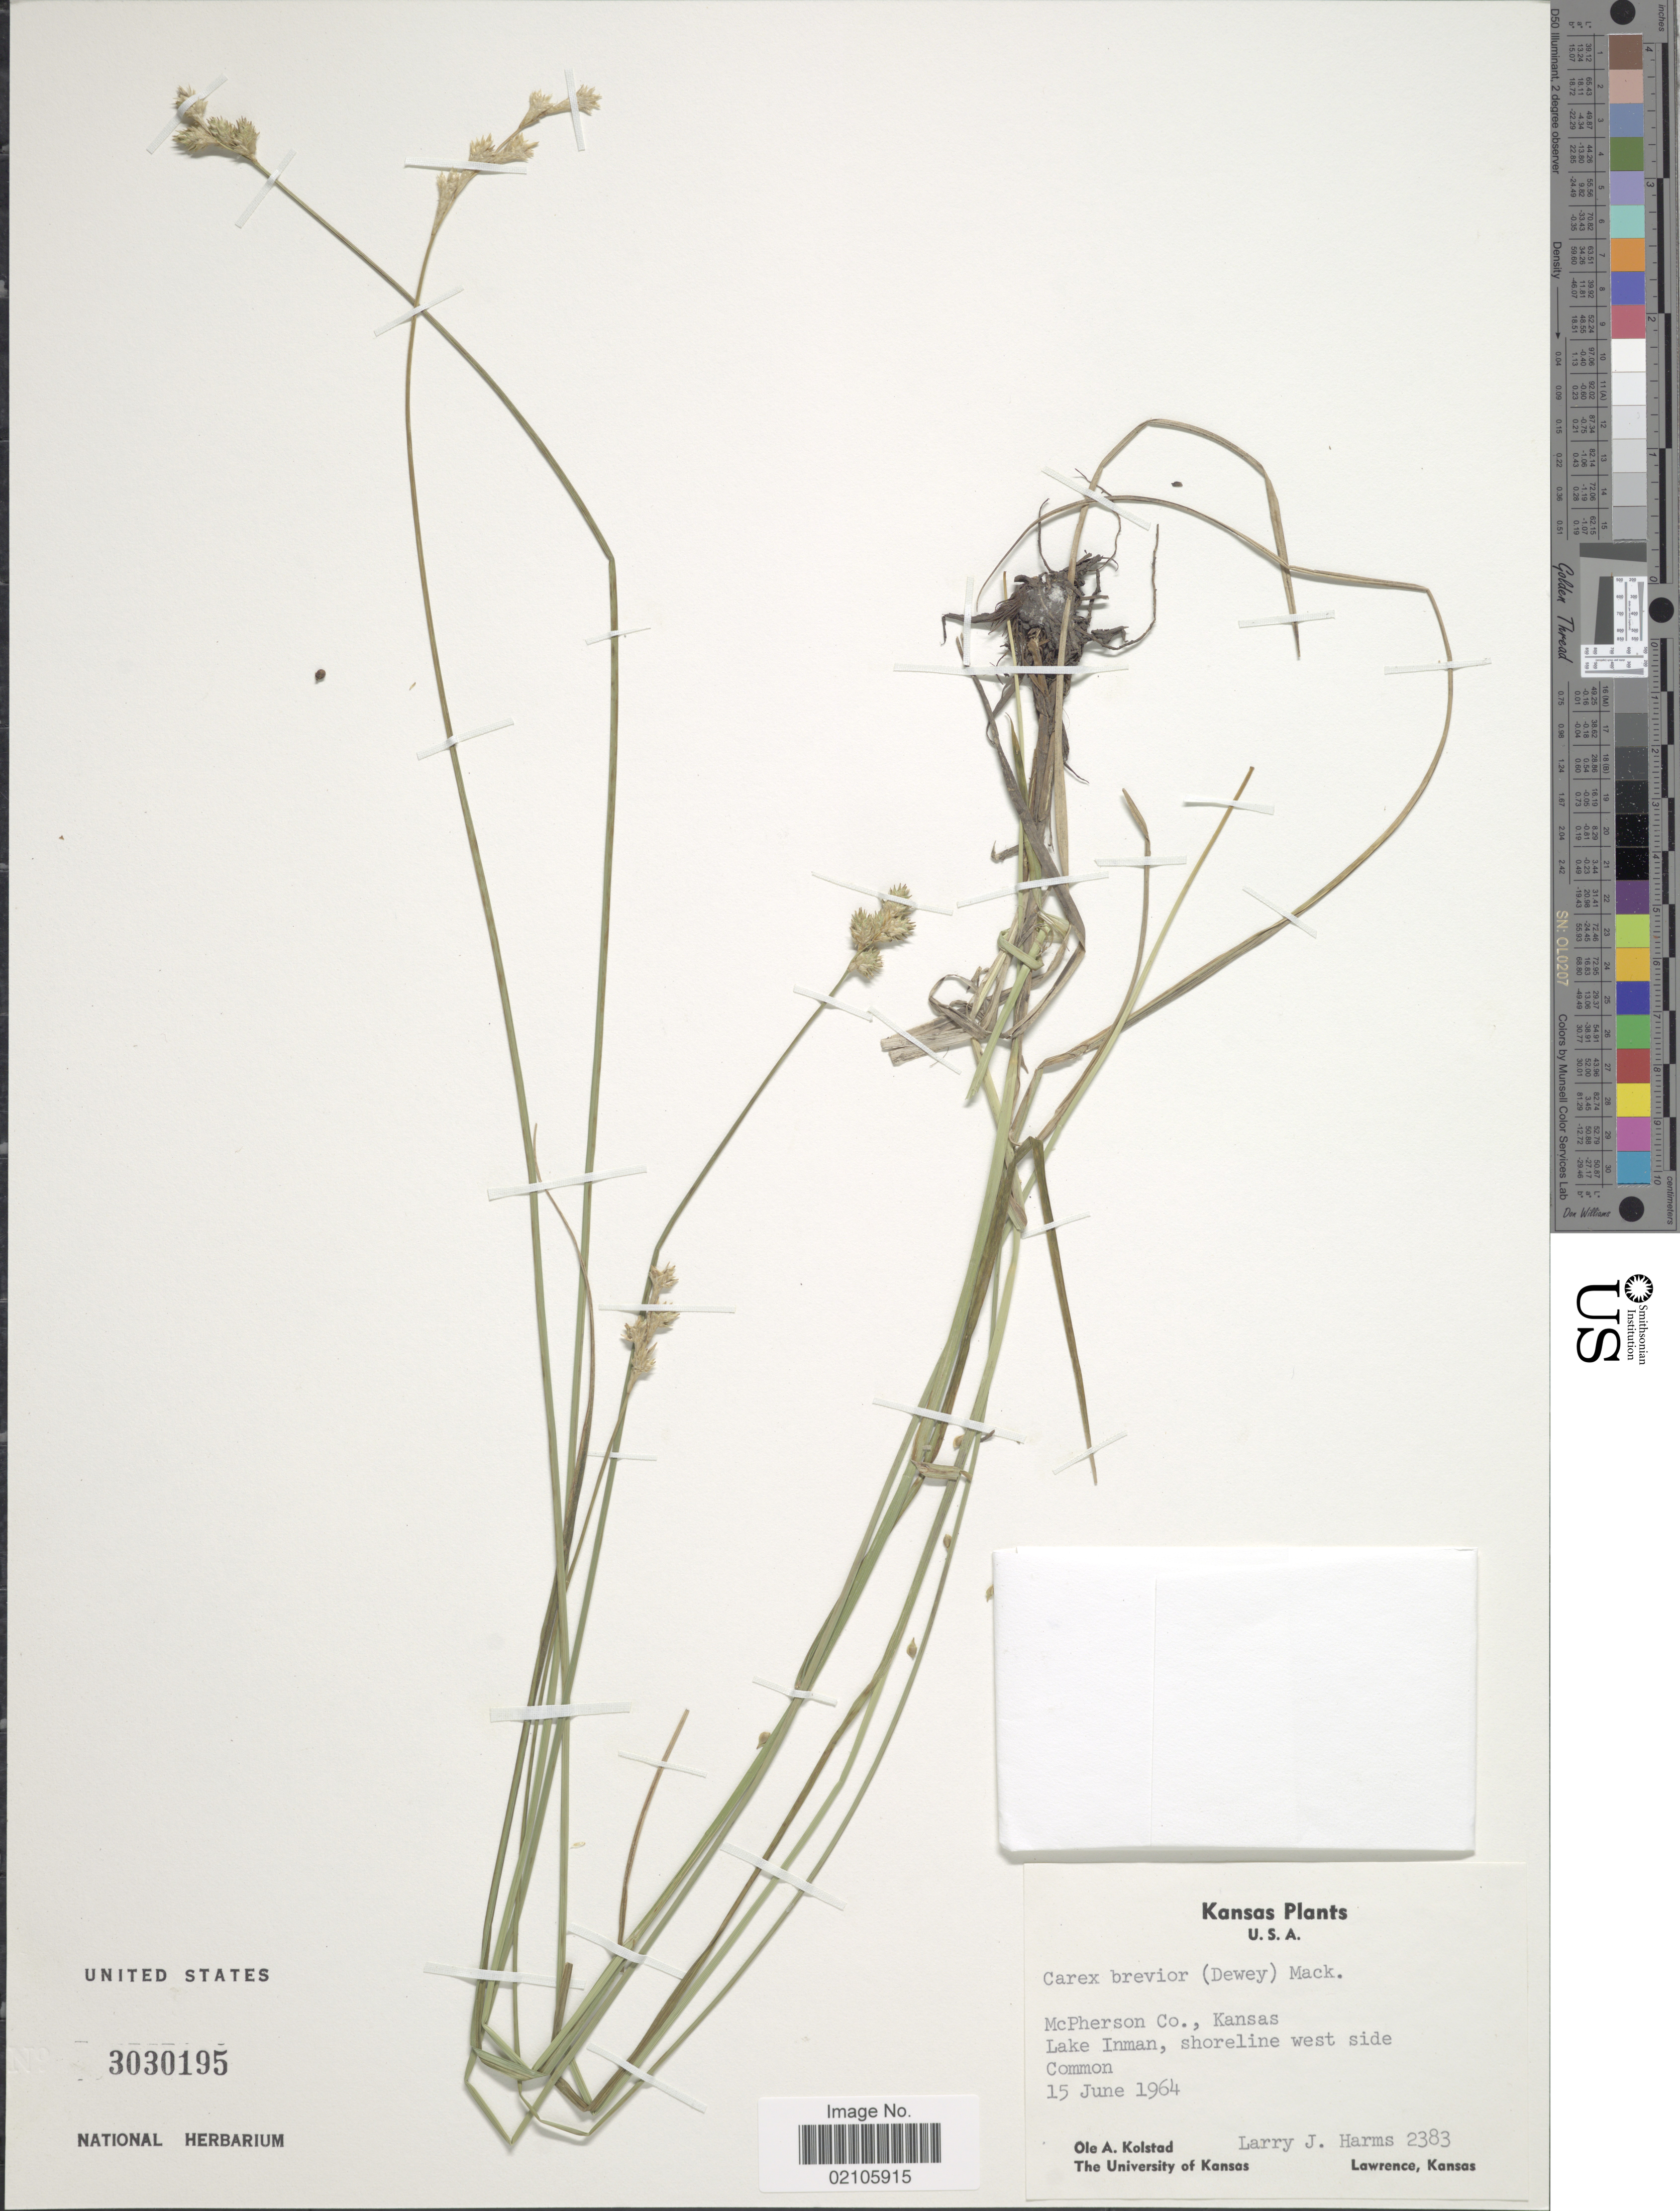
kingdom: Plantae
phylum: Tracheophyta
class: Liliopsida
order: Poales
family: Cyperaceae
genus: Carex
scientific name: Carex brevior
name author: (Dewey) Mack. ex Lunell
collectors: O. Kolstad & L. Harms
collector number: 2383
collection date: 1964-06-15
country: United States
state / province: Kansas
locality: McPherson Co. Kansas. lake Inman, shoreline west side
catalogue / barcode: US 3030195